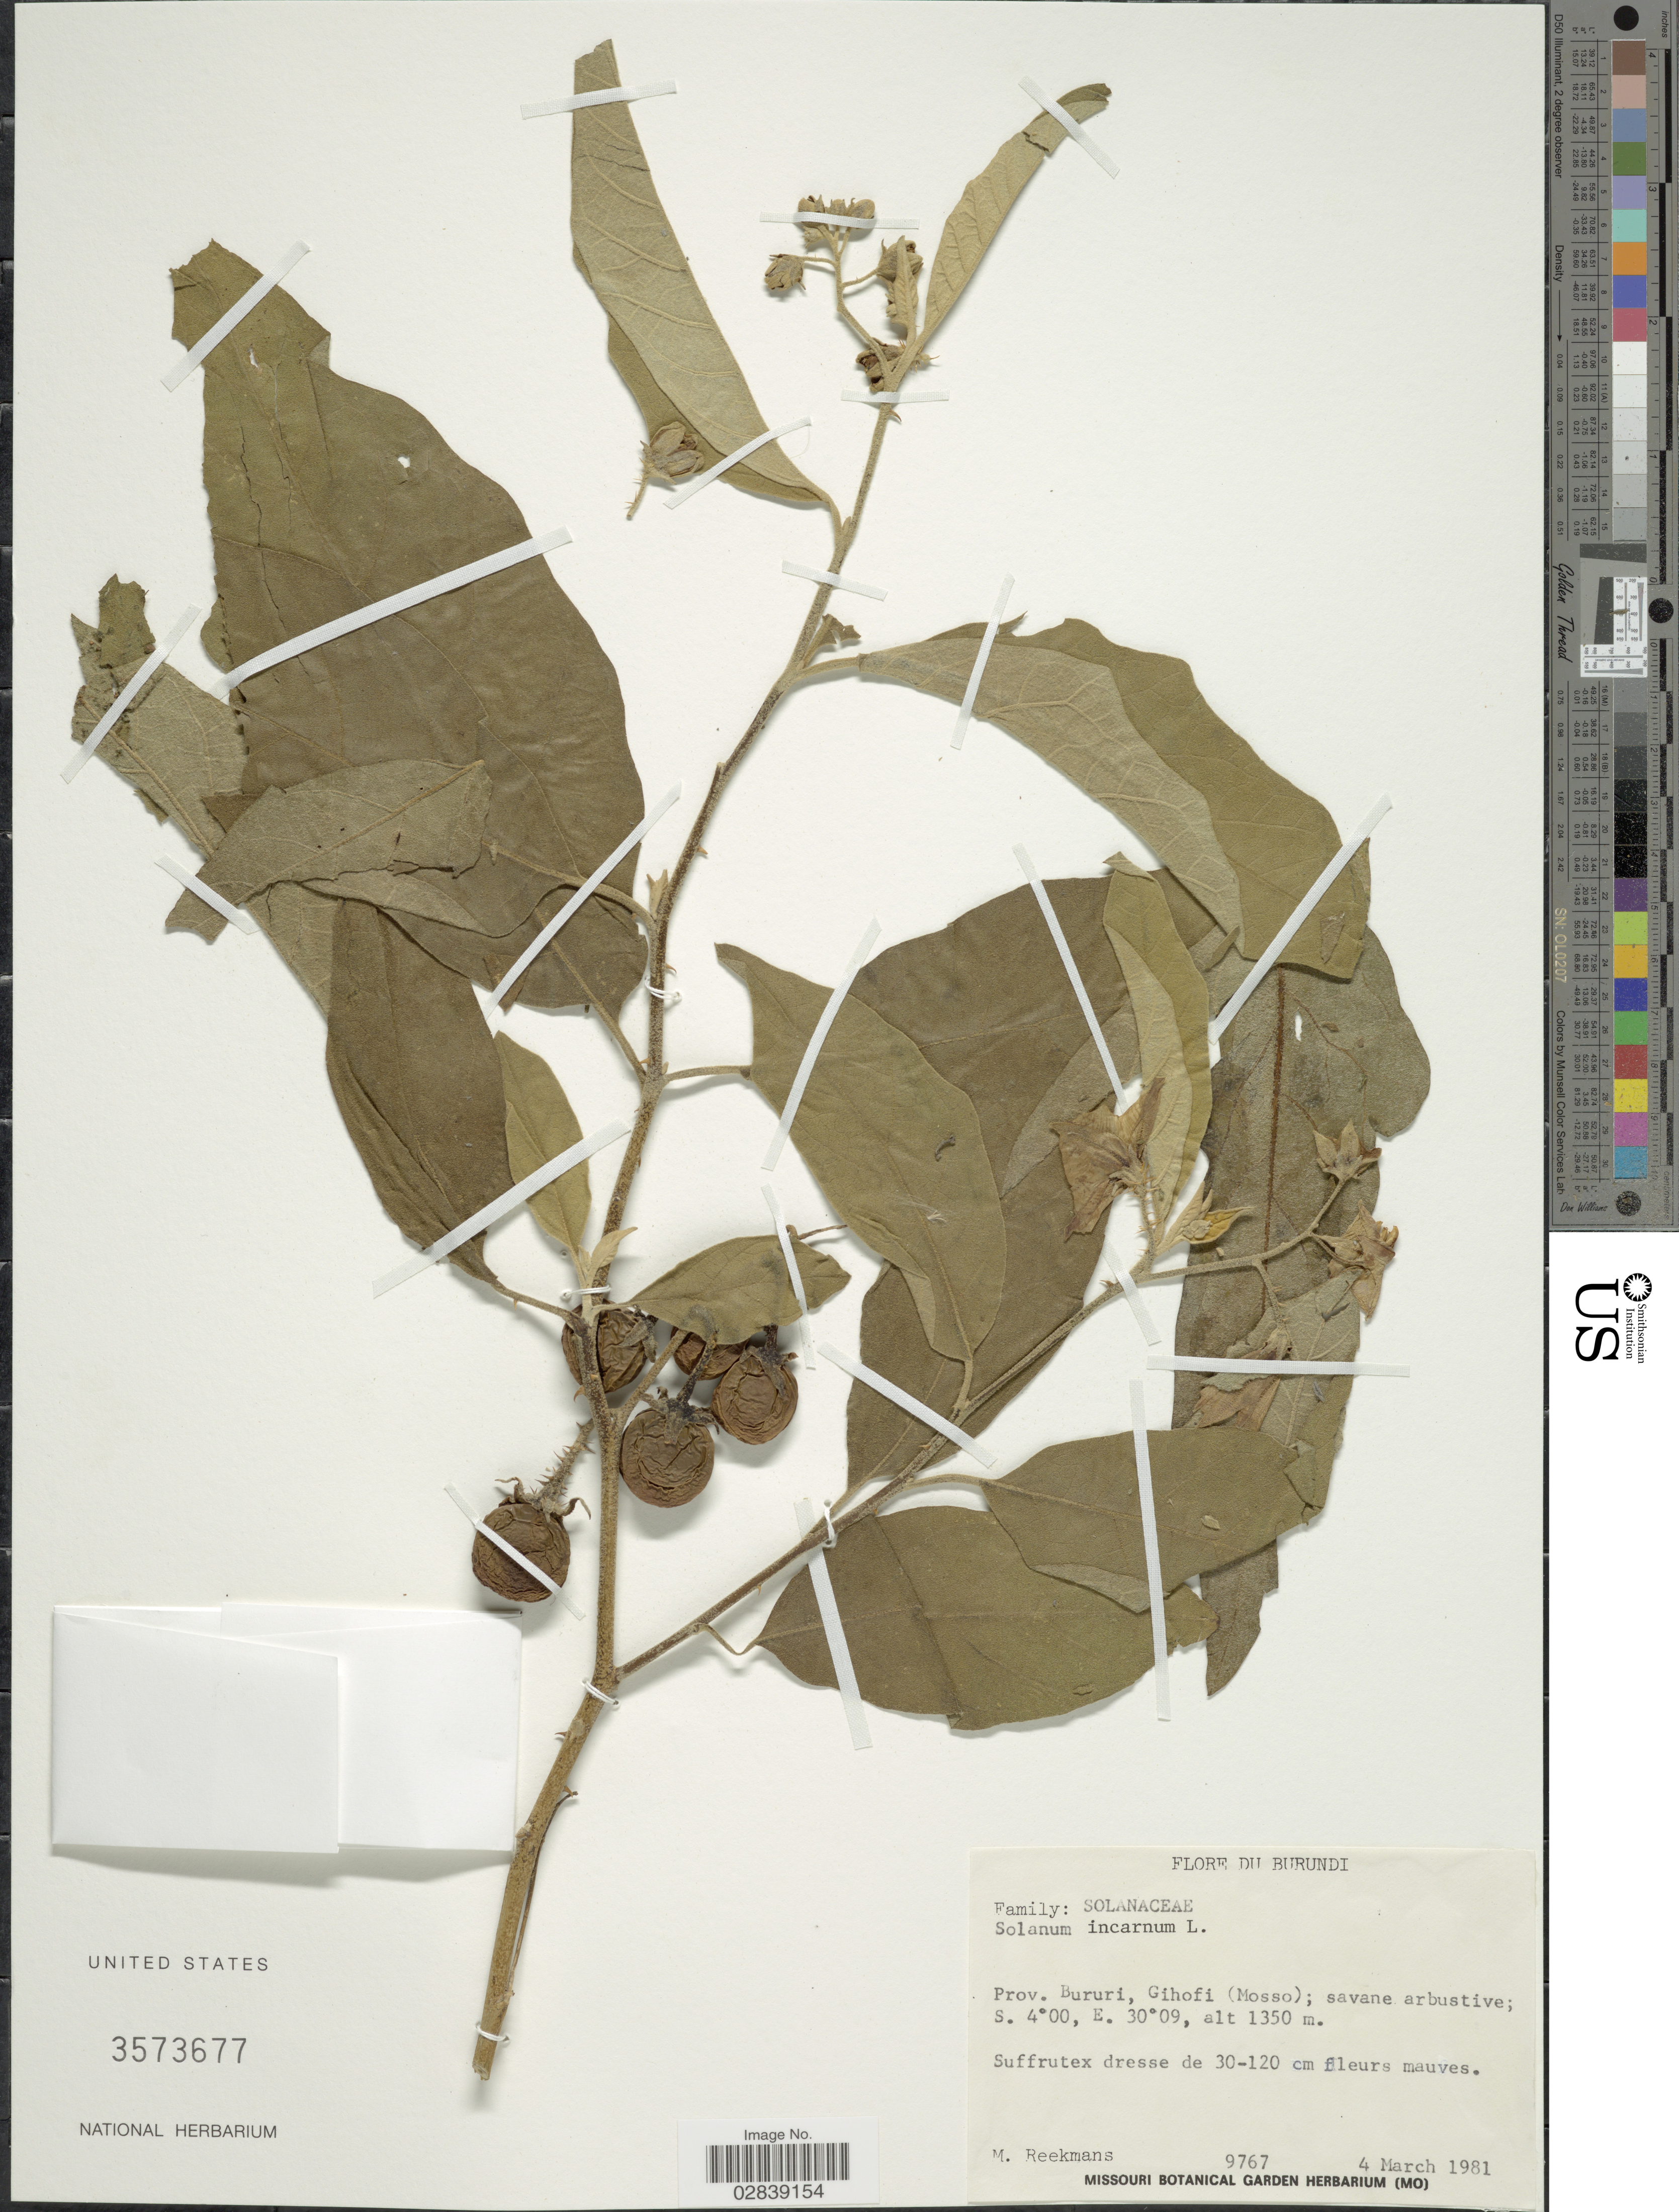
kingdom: Plantae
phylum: Tracheophyta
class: Magnoliopsida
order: Solanales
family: Solanaceae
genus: Solanum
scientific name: Solanum incanum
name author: L.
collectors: M. Reekmans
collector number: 9767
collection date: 1981-03-04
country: Burundi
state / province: Bururi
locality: Prov. Bururi, Gihofi (Mosso).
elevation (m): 1350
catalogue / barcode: US 3573677